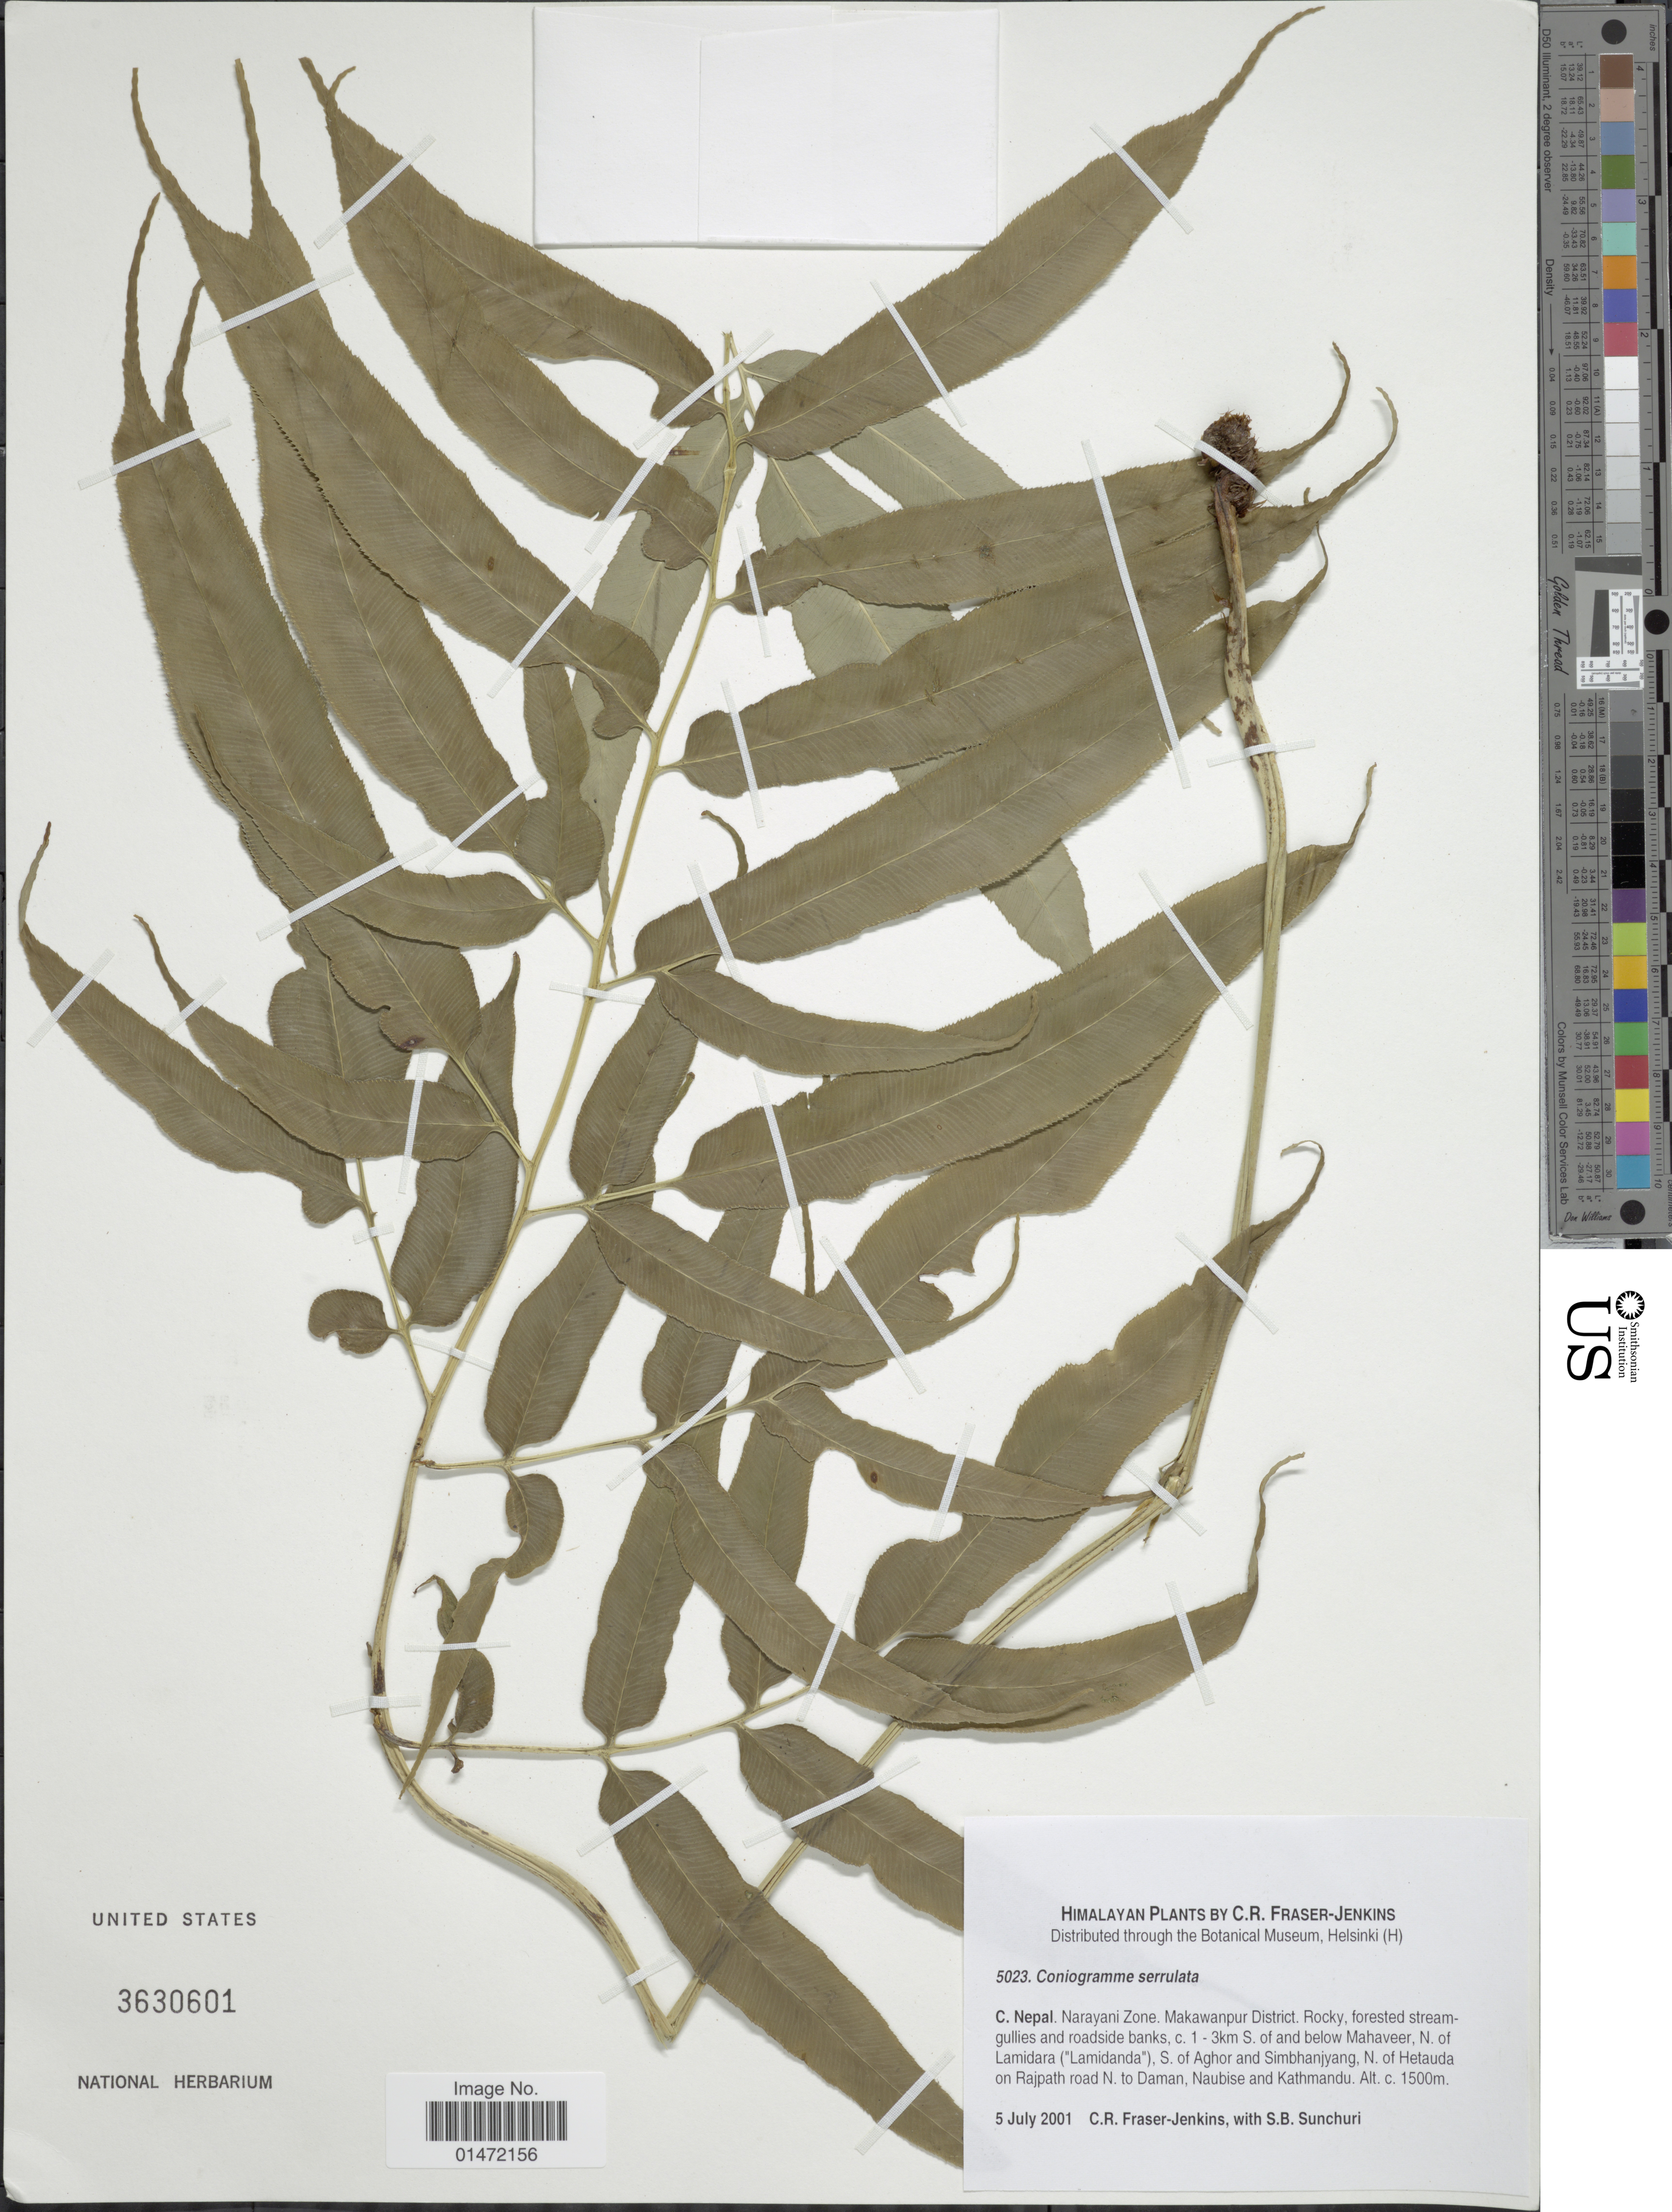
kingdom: Plantae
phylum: Tracheophyta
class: Polypodiopsida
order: Polypodiales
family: Pteridaceae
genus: Coniogramme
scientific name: Coniogramme serrulata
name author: (Blume) Fée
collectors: C. R. Fraser-Jenkins & S. Sunchuri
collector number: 5023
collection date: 2001-07-05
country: Nepal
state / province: Narayani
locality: C. Nepal. Narayani Zone. Makawanpur District. Rocky, forested stream-gullies and roadside banks, c. 1-3km S. of and below Mahaveer, N. of Lamidara ("Lamidanda"), S. of Aghor and Simbhanjyang, N. of Hetauda on Rajpath road N. to Daman, Naubise and Kathmandu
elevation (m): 1500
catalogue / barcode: US 3630601